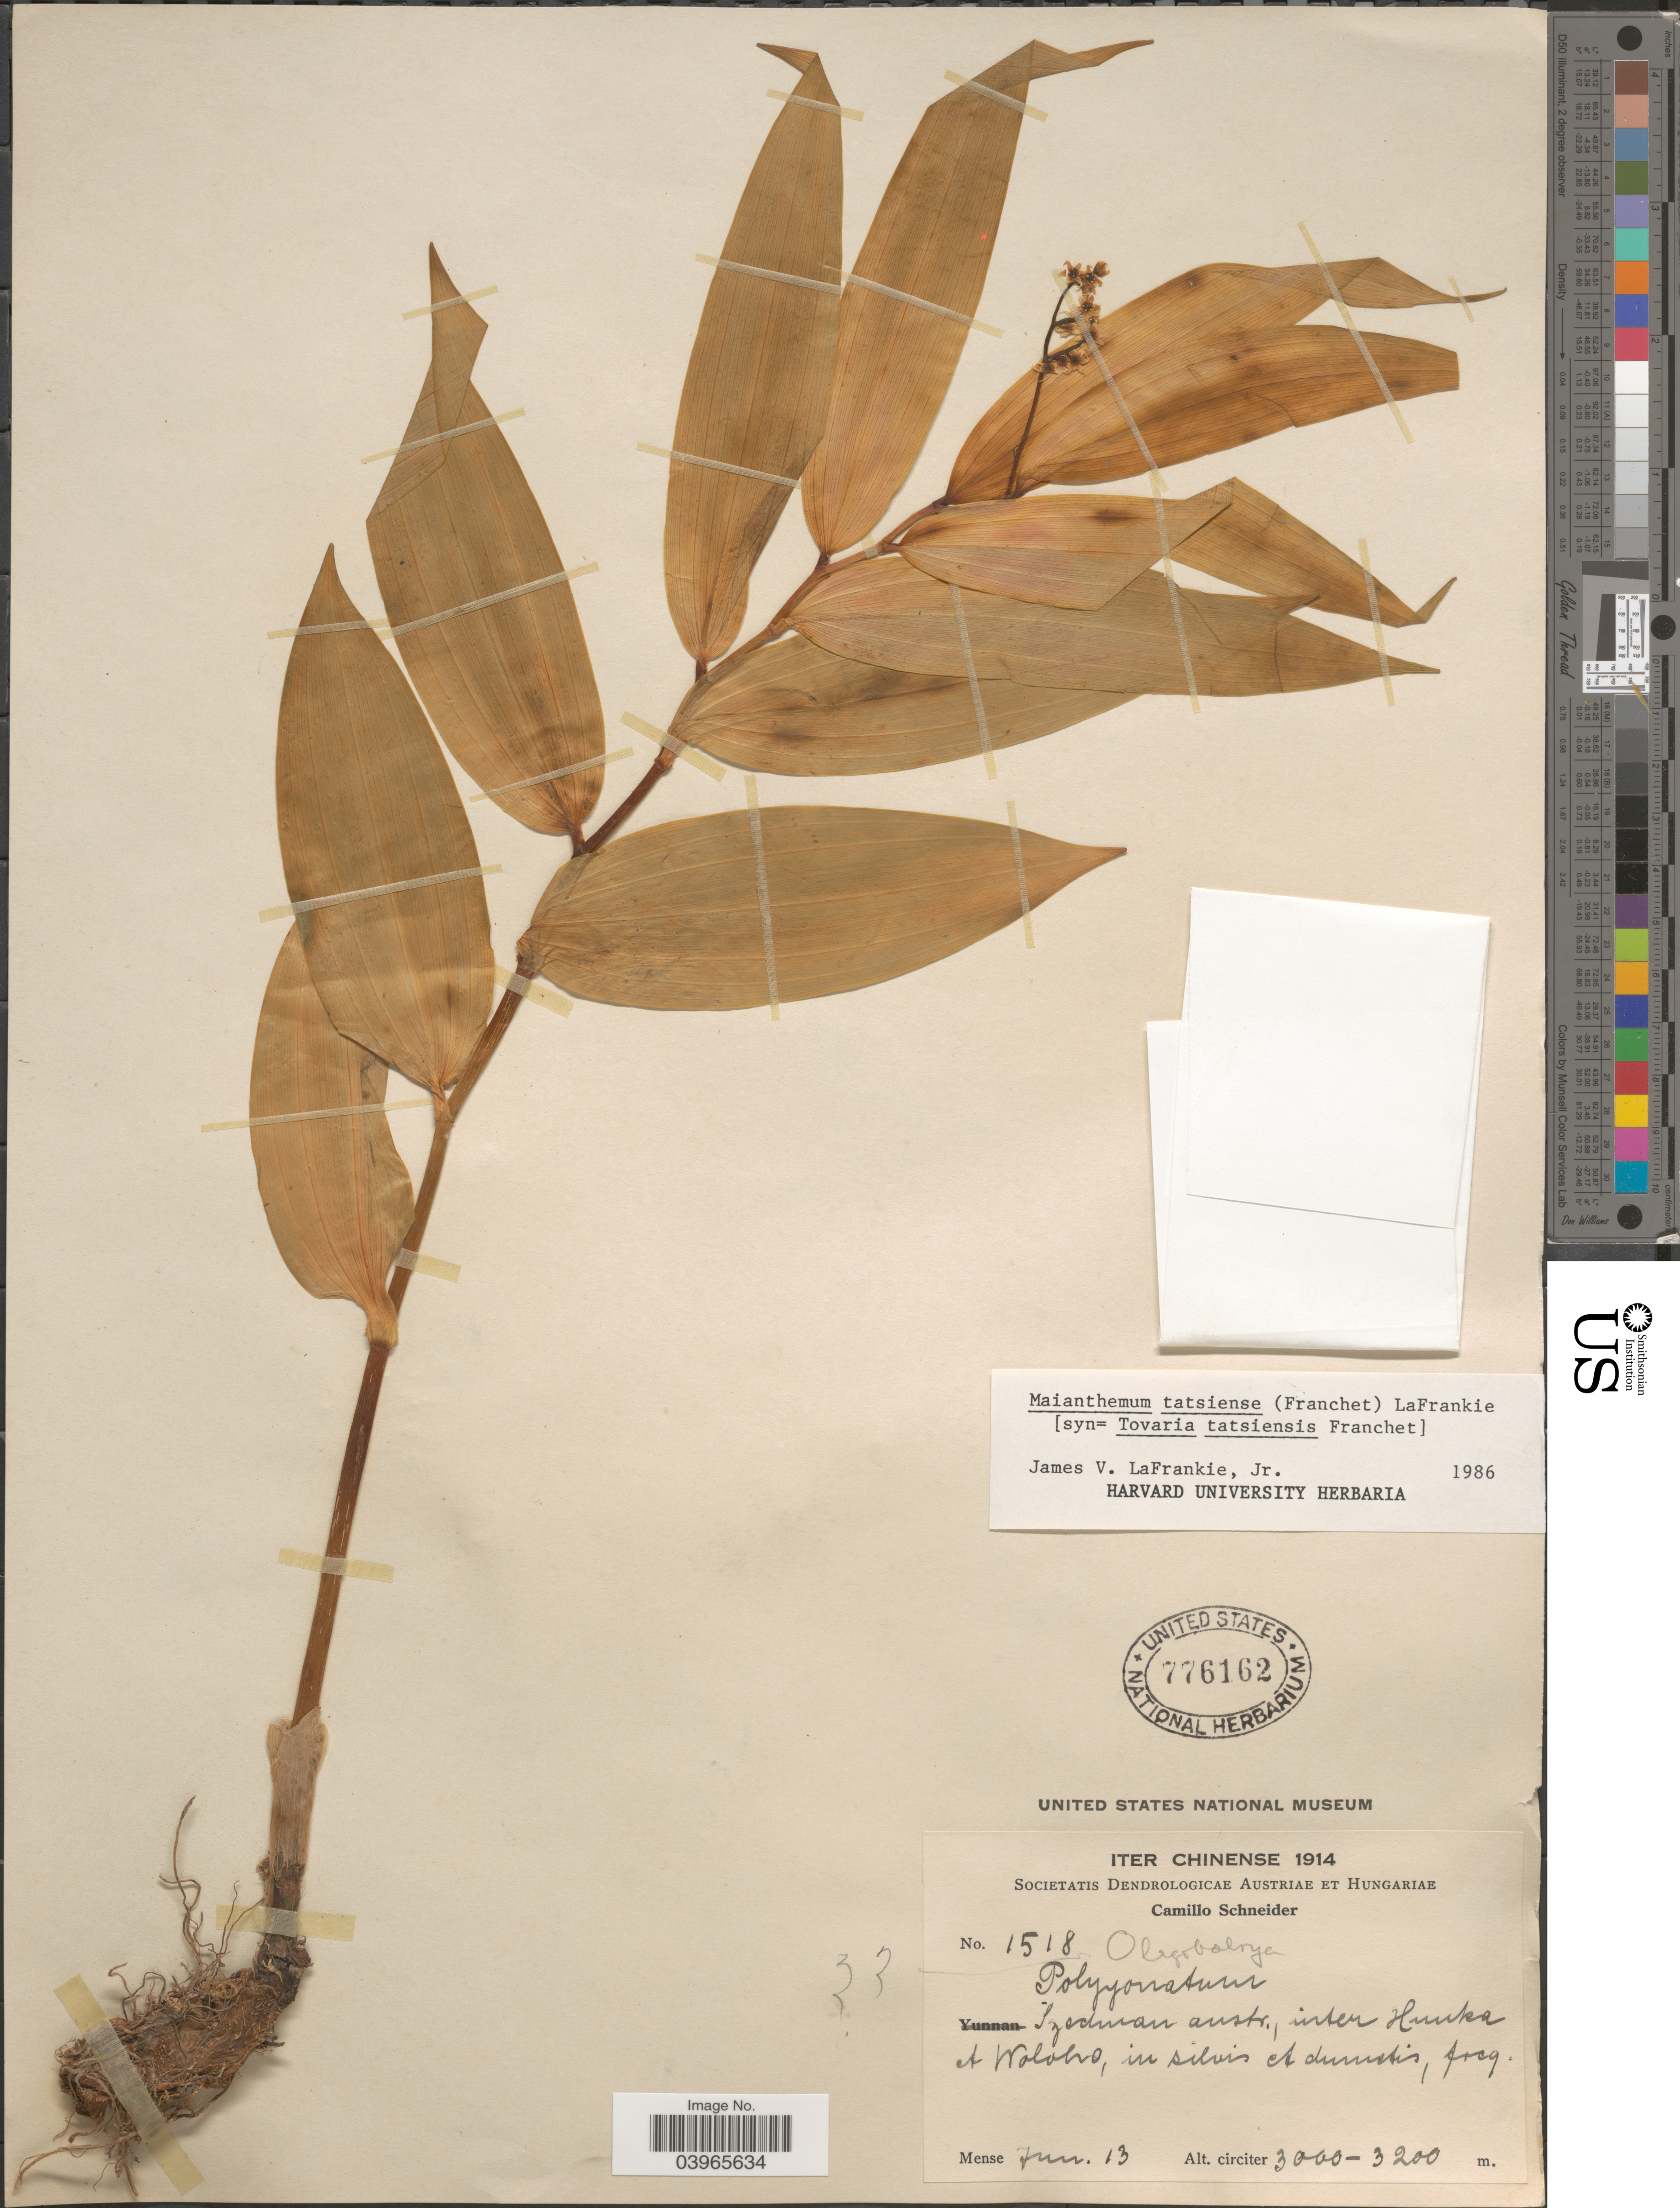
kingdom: Plantae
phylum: Tracheophyta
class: Liliopsida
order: Asparagales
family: Asparagaceae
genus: Maianthemum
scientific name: Maianthemum tatsienense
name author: (Franch.) La Frankie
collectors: C. K. Schneider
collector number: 1518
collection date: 1914-06-13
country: China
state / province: Sichuan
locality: Iter Chinense. Szechuan austr., inter Hunka et Woloho, in silvis et dumetis, preq.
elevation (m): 3000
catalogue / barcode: US 776162